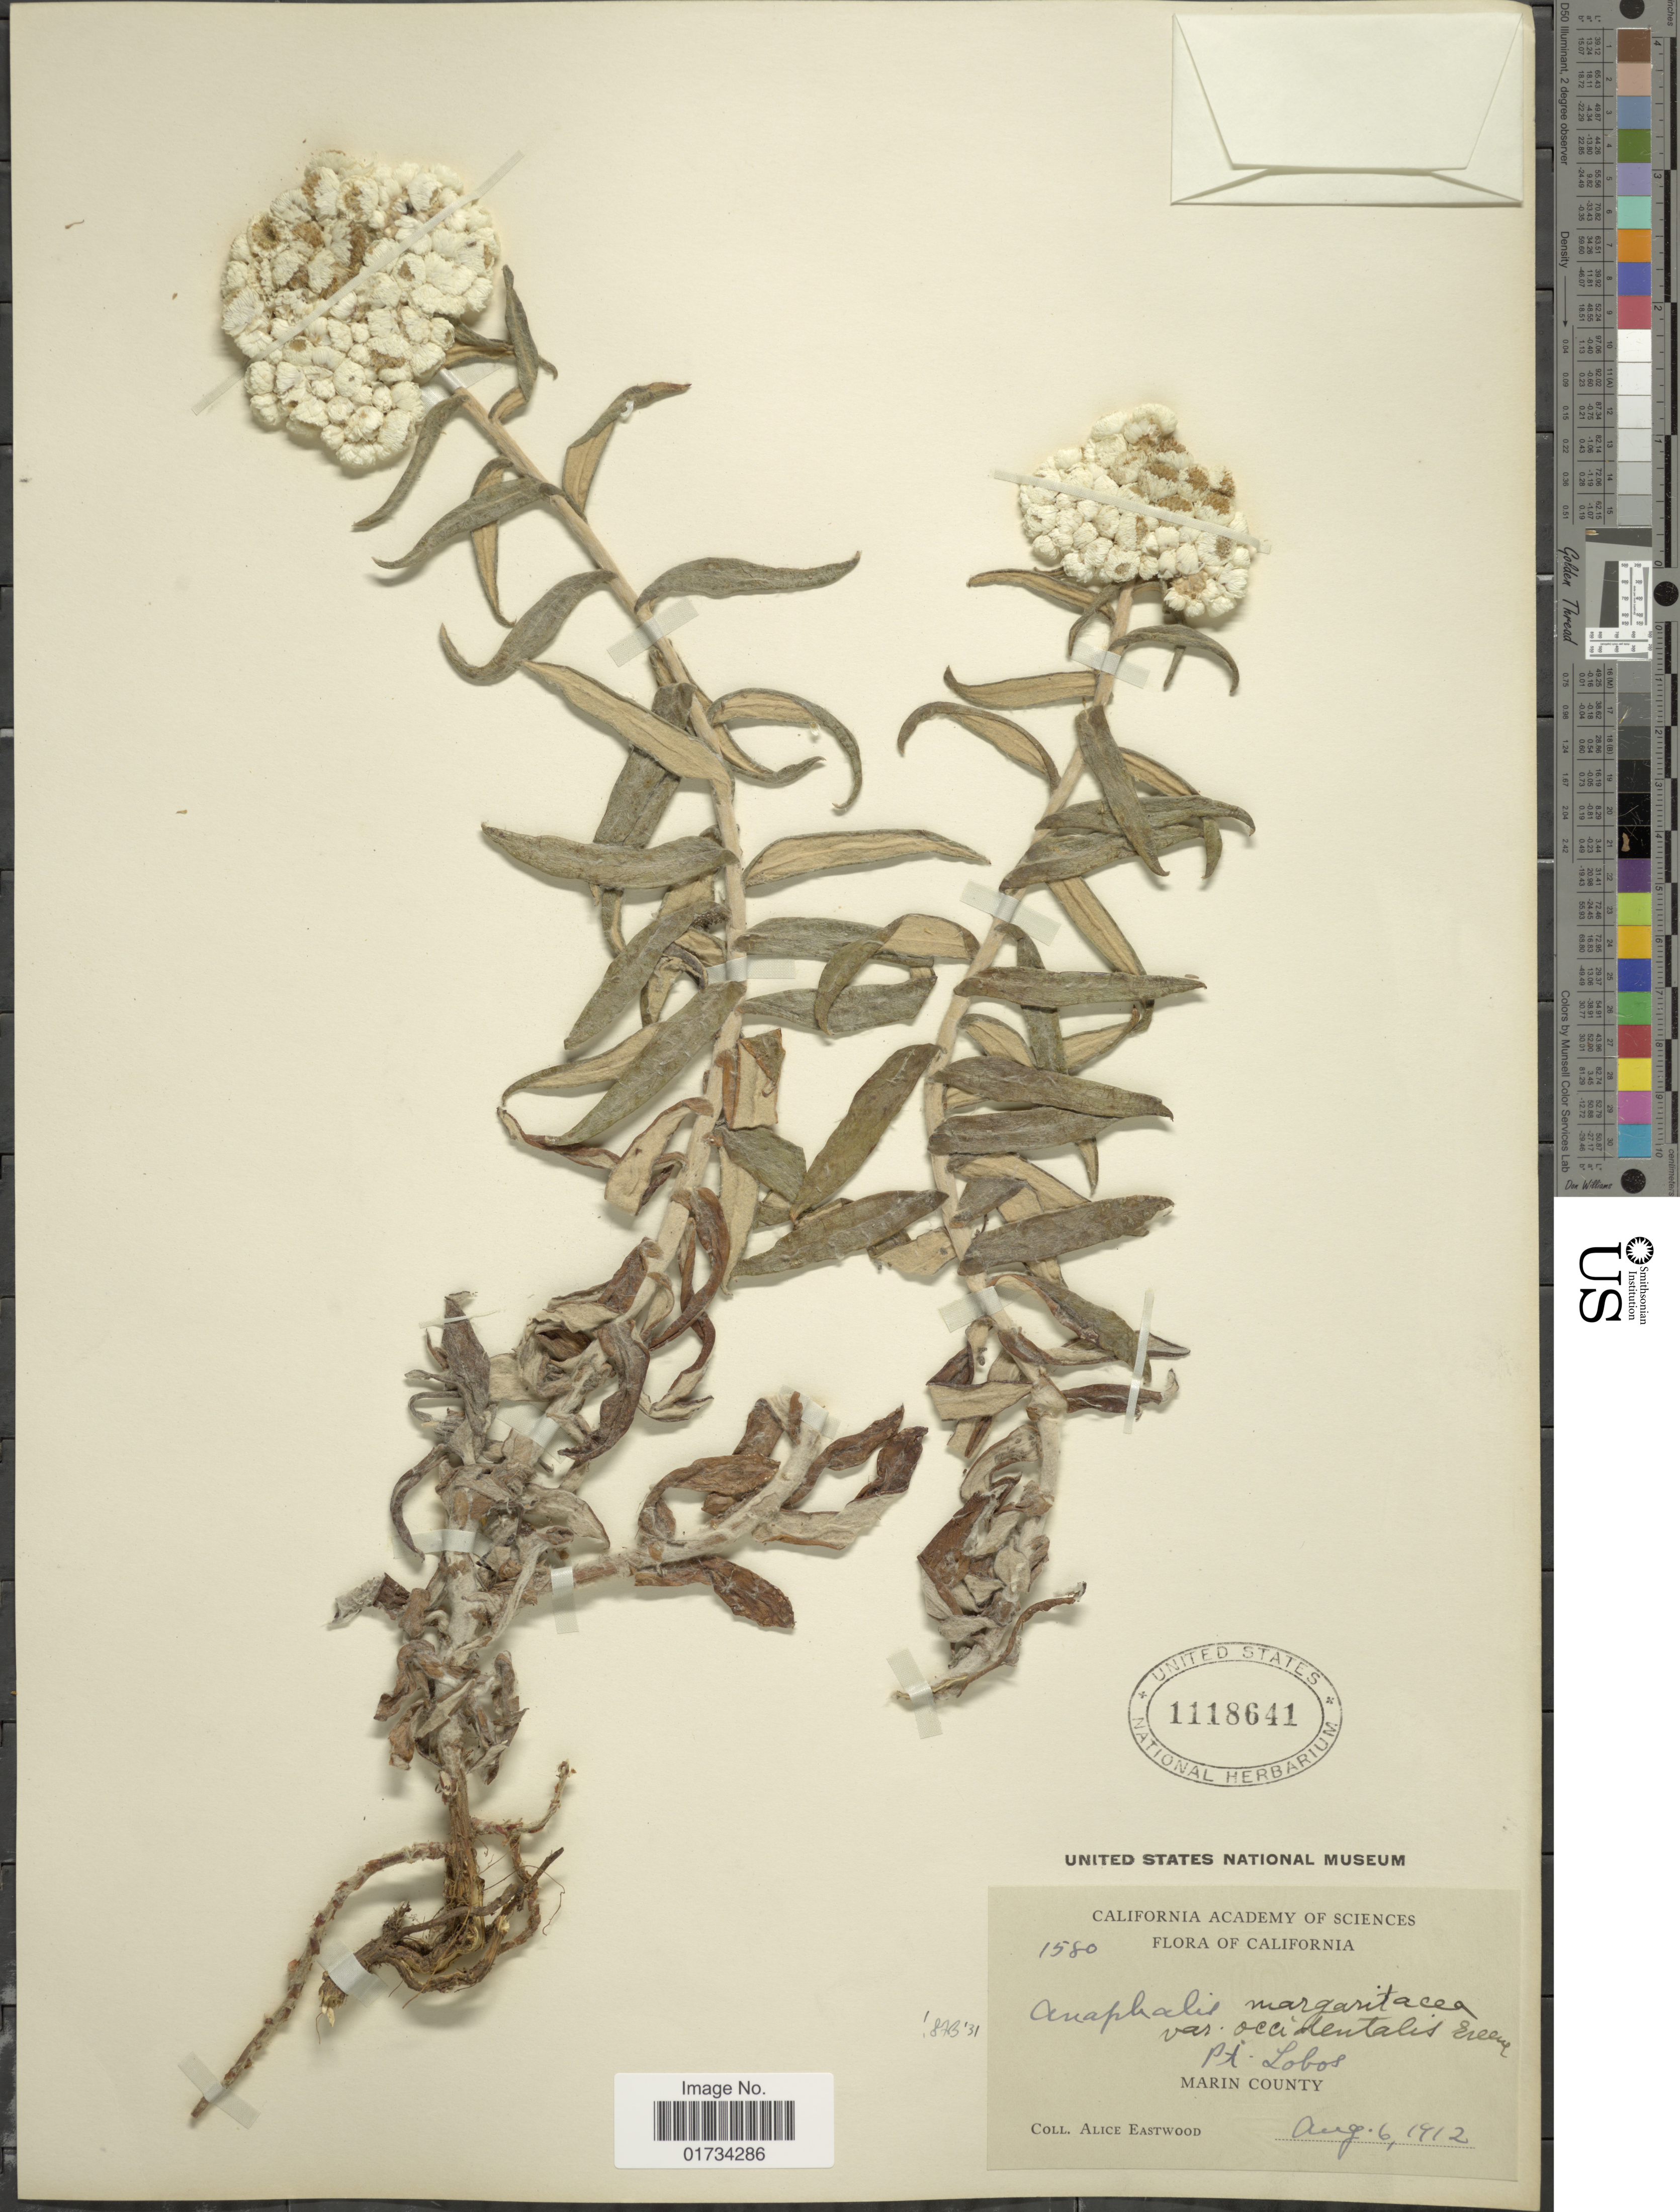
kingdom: Plantae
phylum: Tracheophyta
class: Magnoliopsida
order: Asterales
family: Asteraceae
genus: Anaphalis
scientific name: Anaphalis margaritacea var. occidentalis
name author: Greene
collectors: A. Eastwood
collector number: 1580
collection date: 1912-08-06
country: United States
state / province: California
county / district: Marin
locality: California. Marin County. Pt. Lobos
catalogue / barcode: US 1118641